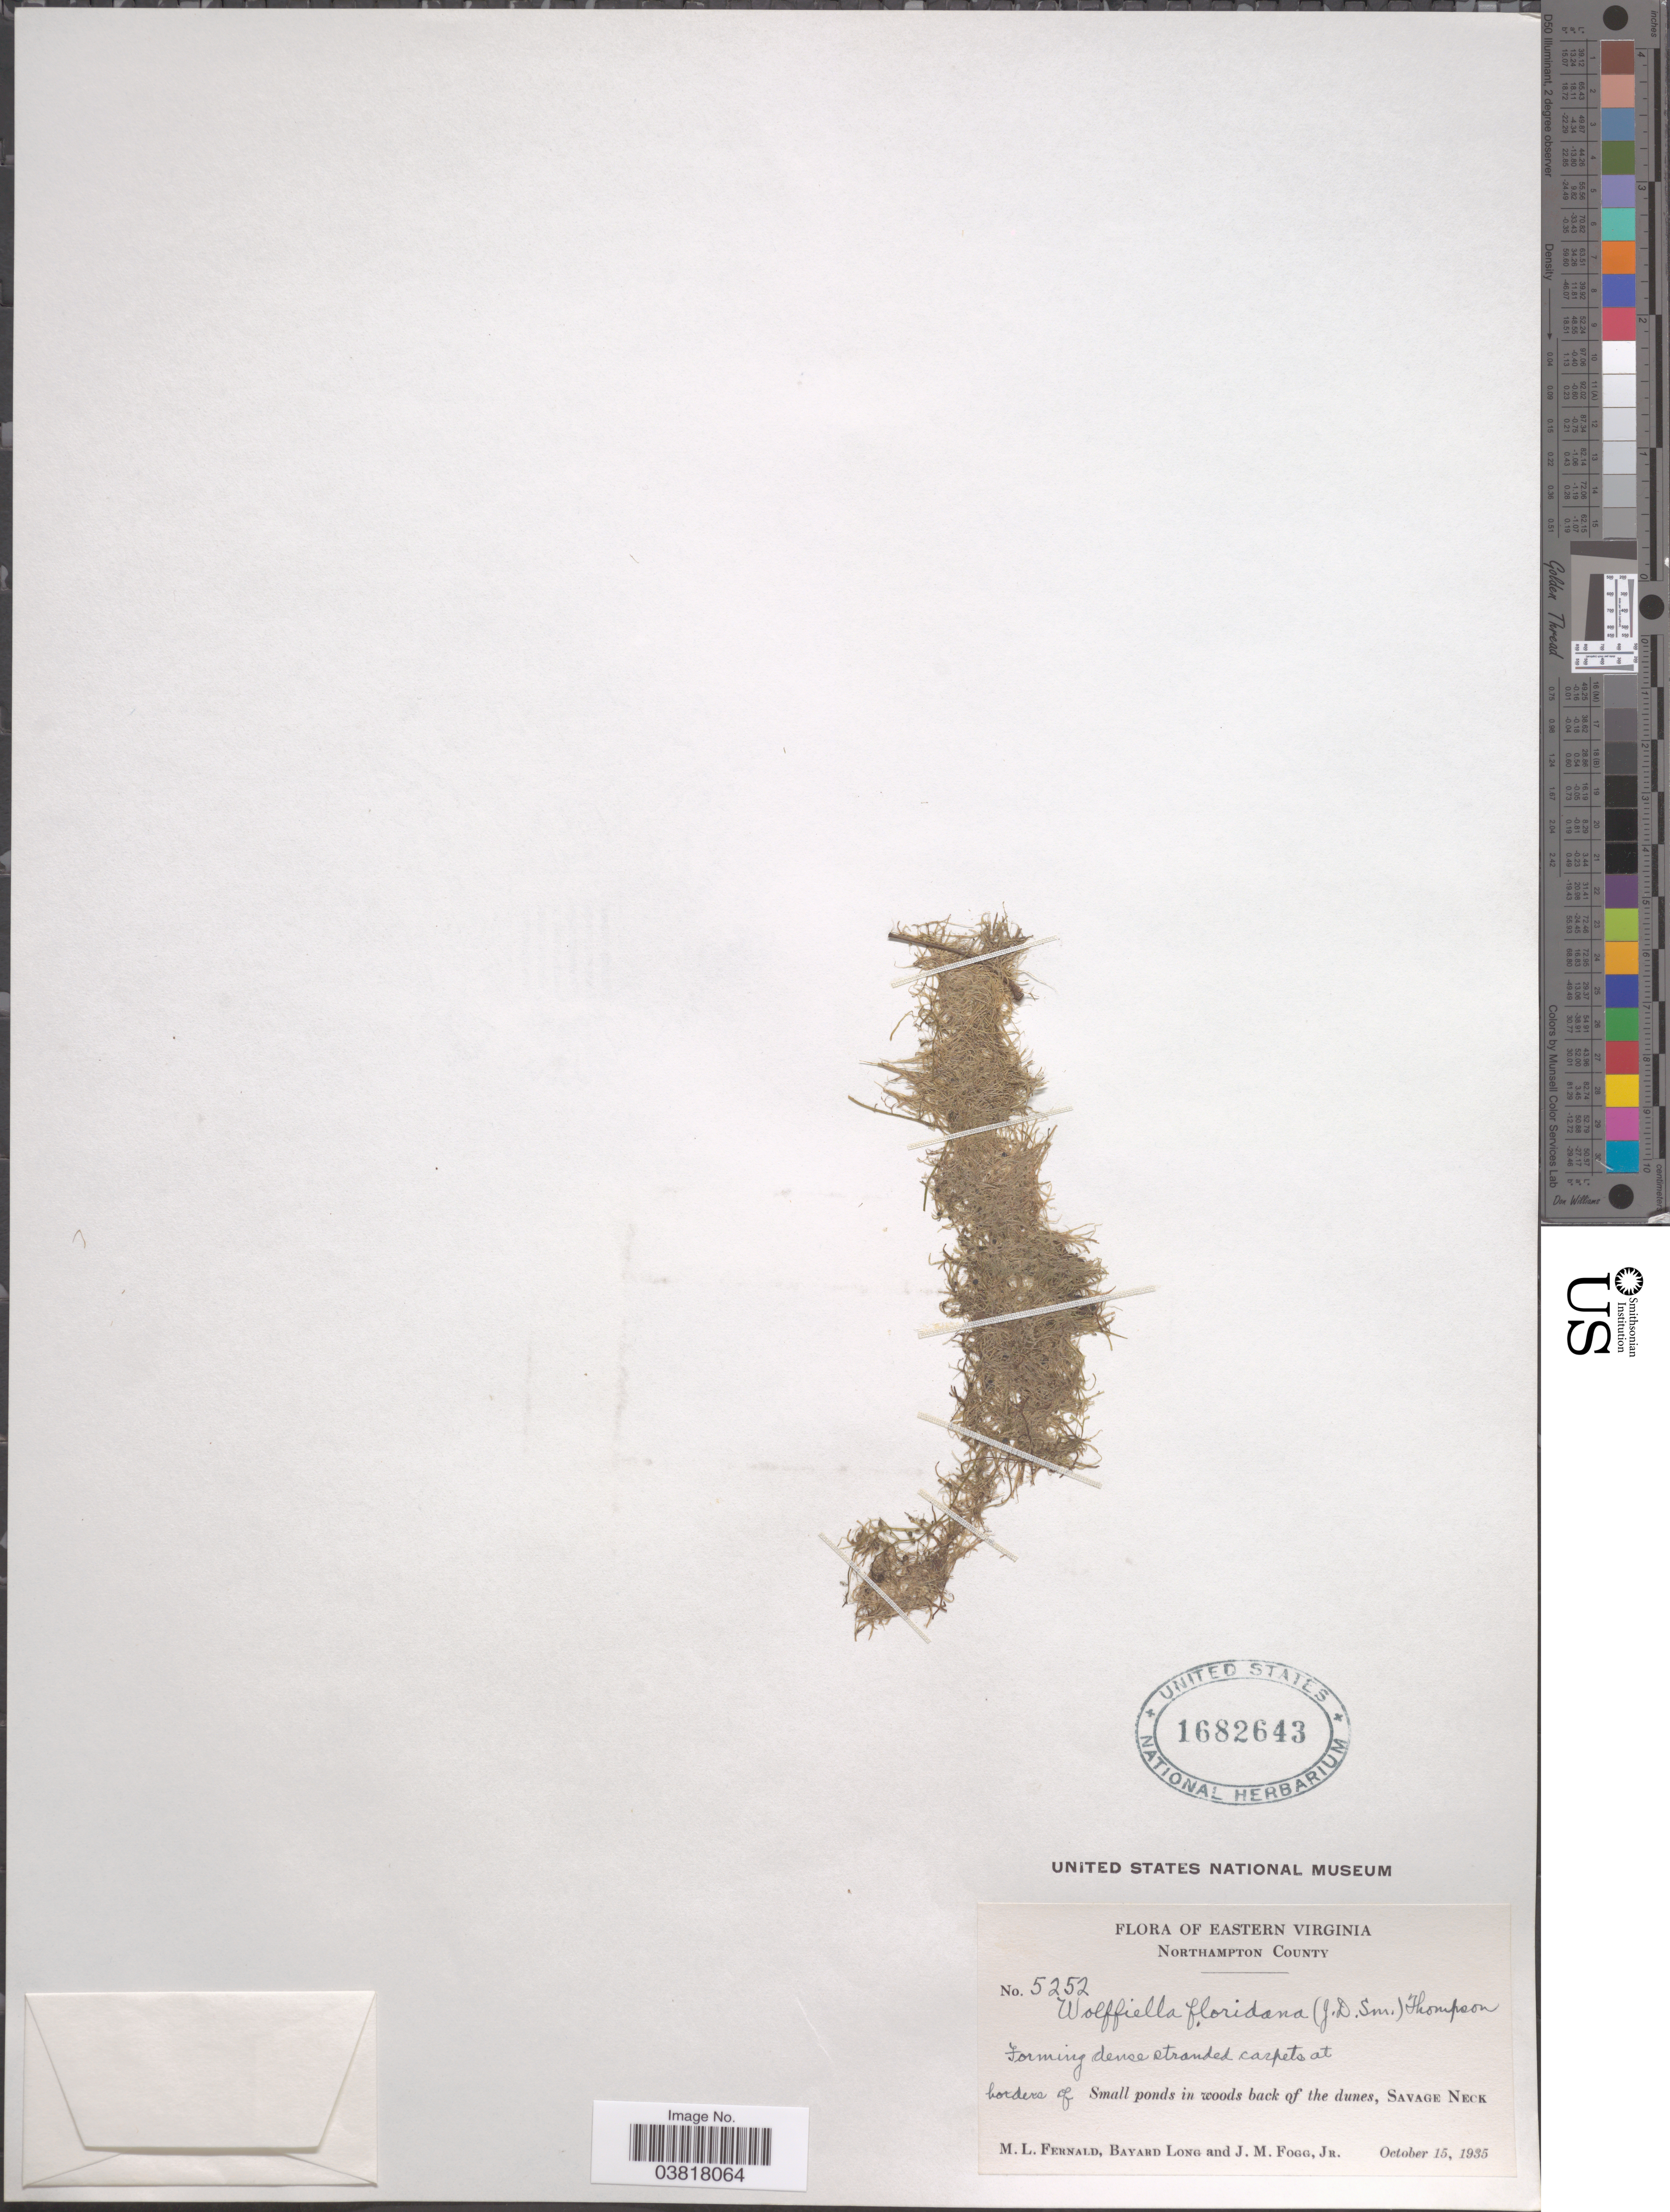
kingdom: Plantae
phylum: Tracheophyta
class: Liliopsida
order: Alismatales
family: Araceae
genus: Wolffiella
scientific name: Wolffiella floridana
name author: (Donn. Sm.) C.H. Thomps.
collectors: M. L. Fernald, B. Long & J. Fogg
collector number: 5252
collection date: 1935-10-15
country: United States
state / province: Virginia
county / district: Northampton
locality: Eastern Virginia. Savage Neck.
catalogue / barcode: US 1682643